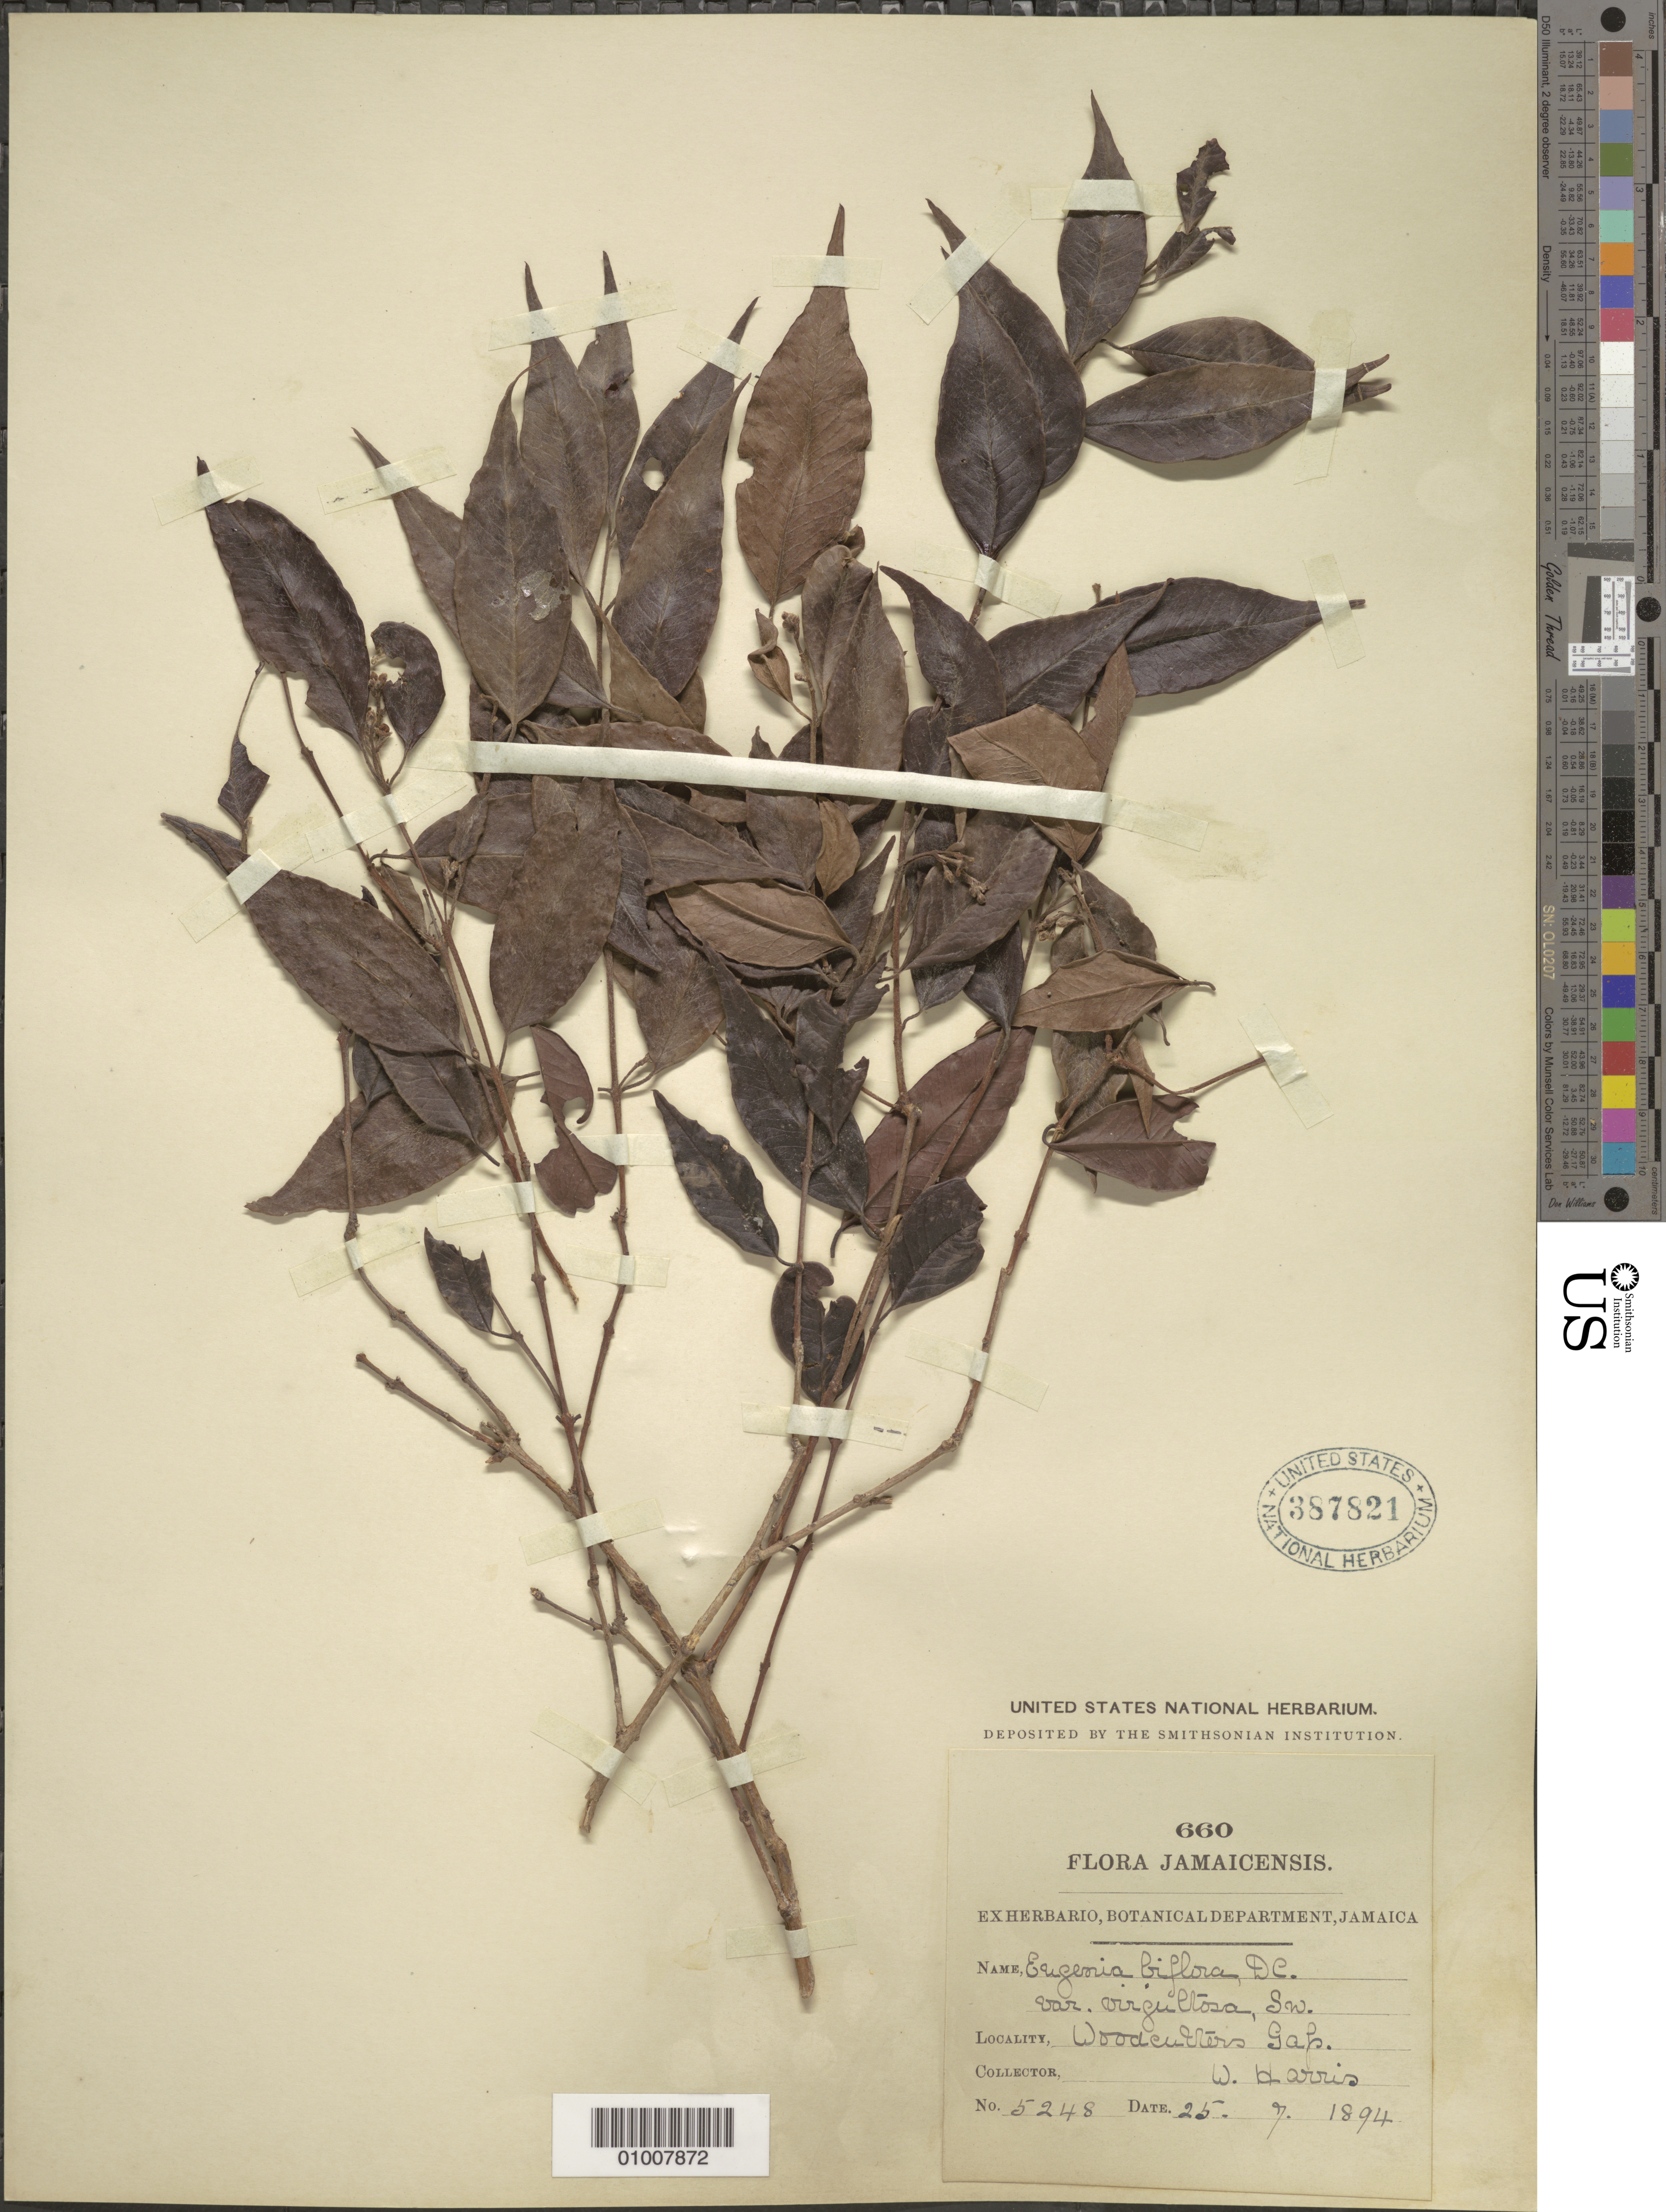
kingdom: Plantae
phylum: Tracheophyta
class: Magnoliopsida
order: Myrtales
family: Myrtaceae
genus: Eugenia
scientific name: Eugenia biflora var. virgultosa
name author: (Sw.) Krug & Urb.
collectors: W. Harris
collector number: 5248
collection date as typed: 25 Jul 1894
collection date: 1894-07-25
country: Jamaica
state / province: Portland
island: Jamaica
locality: Woodcutters Gap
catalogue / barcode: US 387821